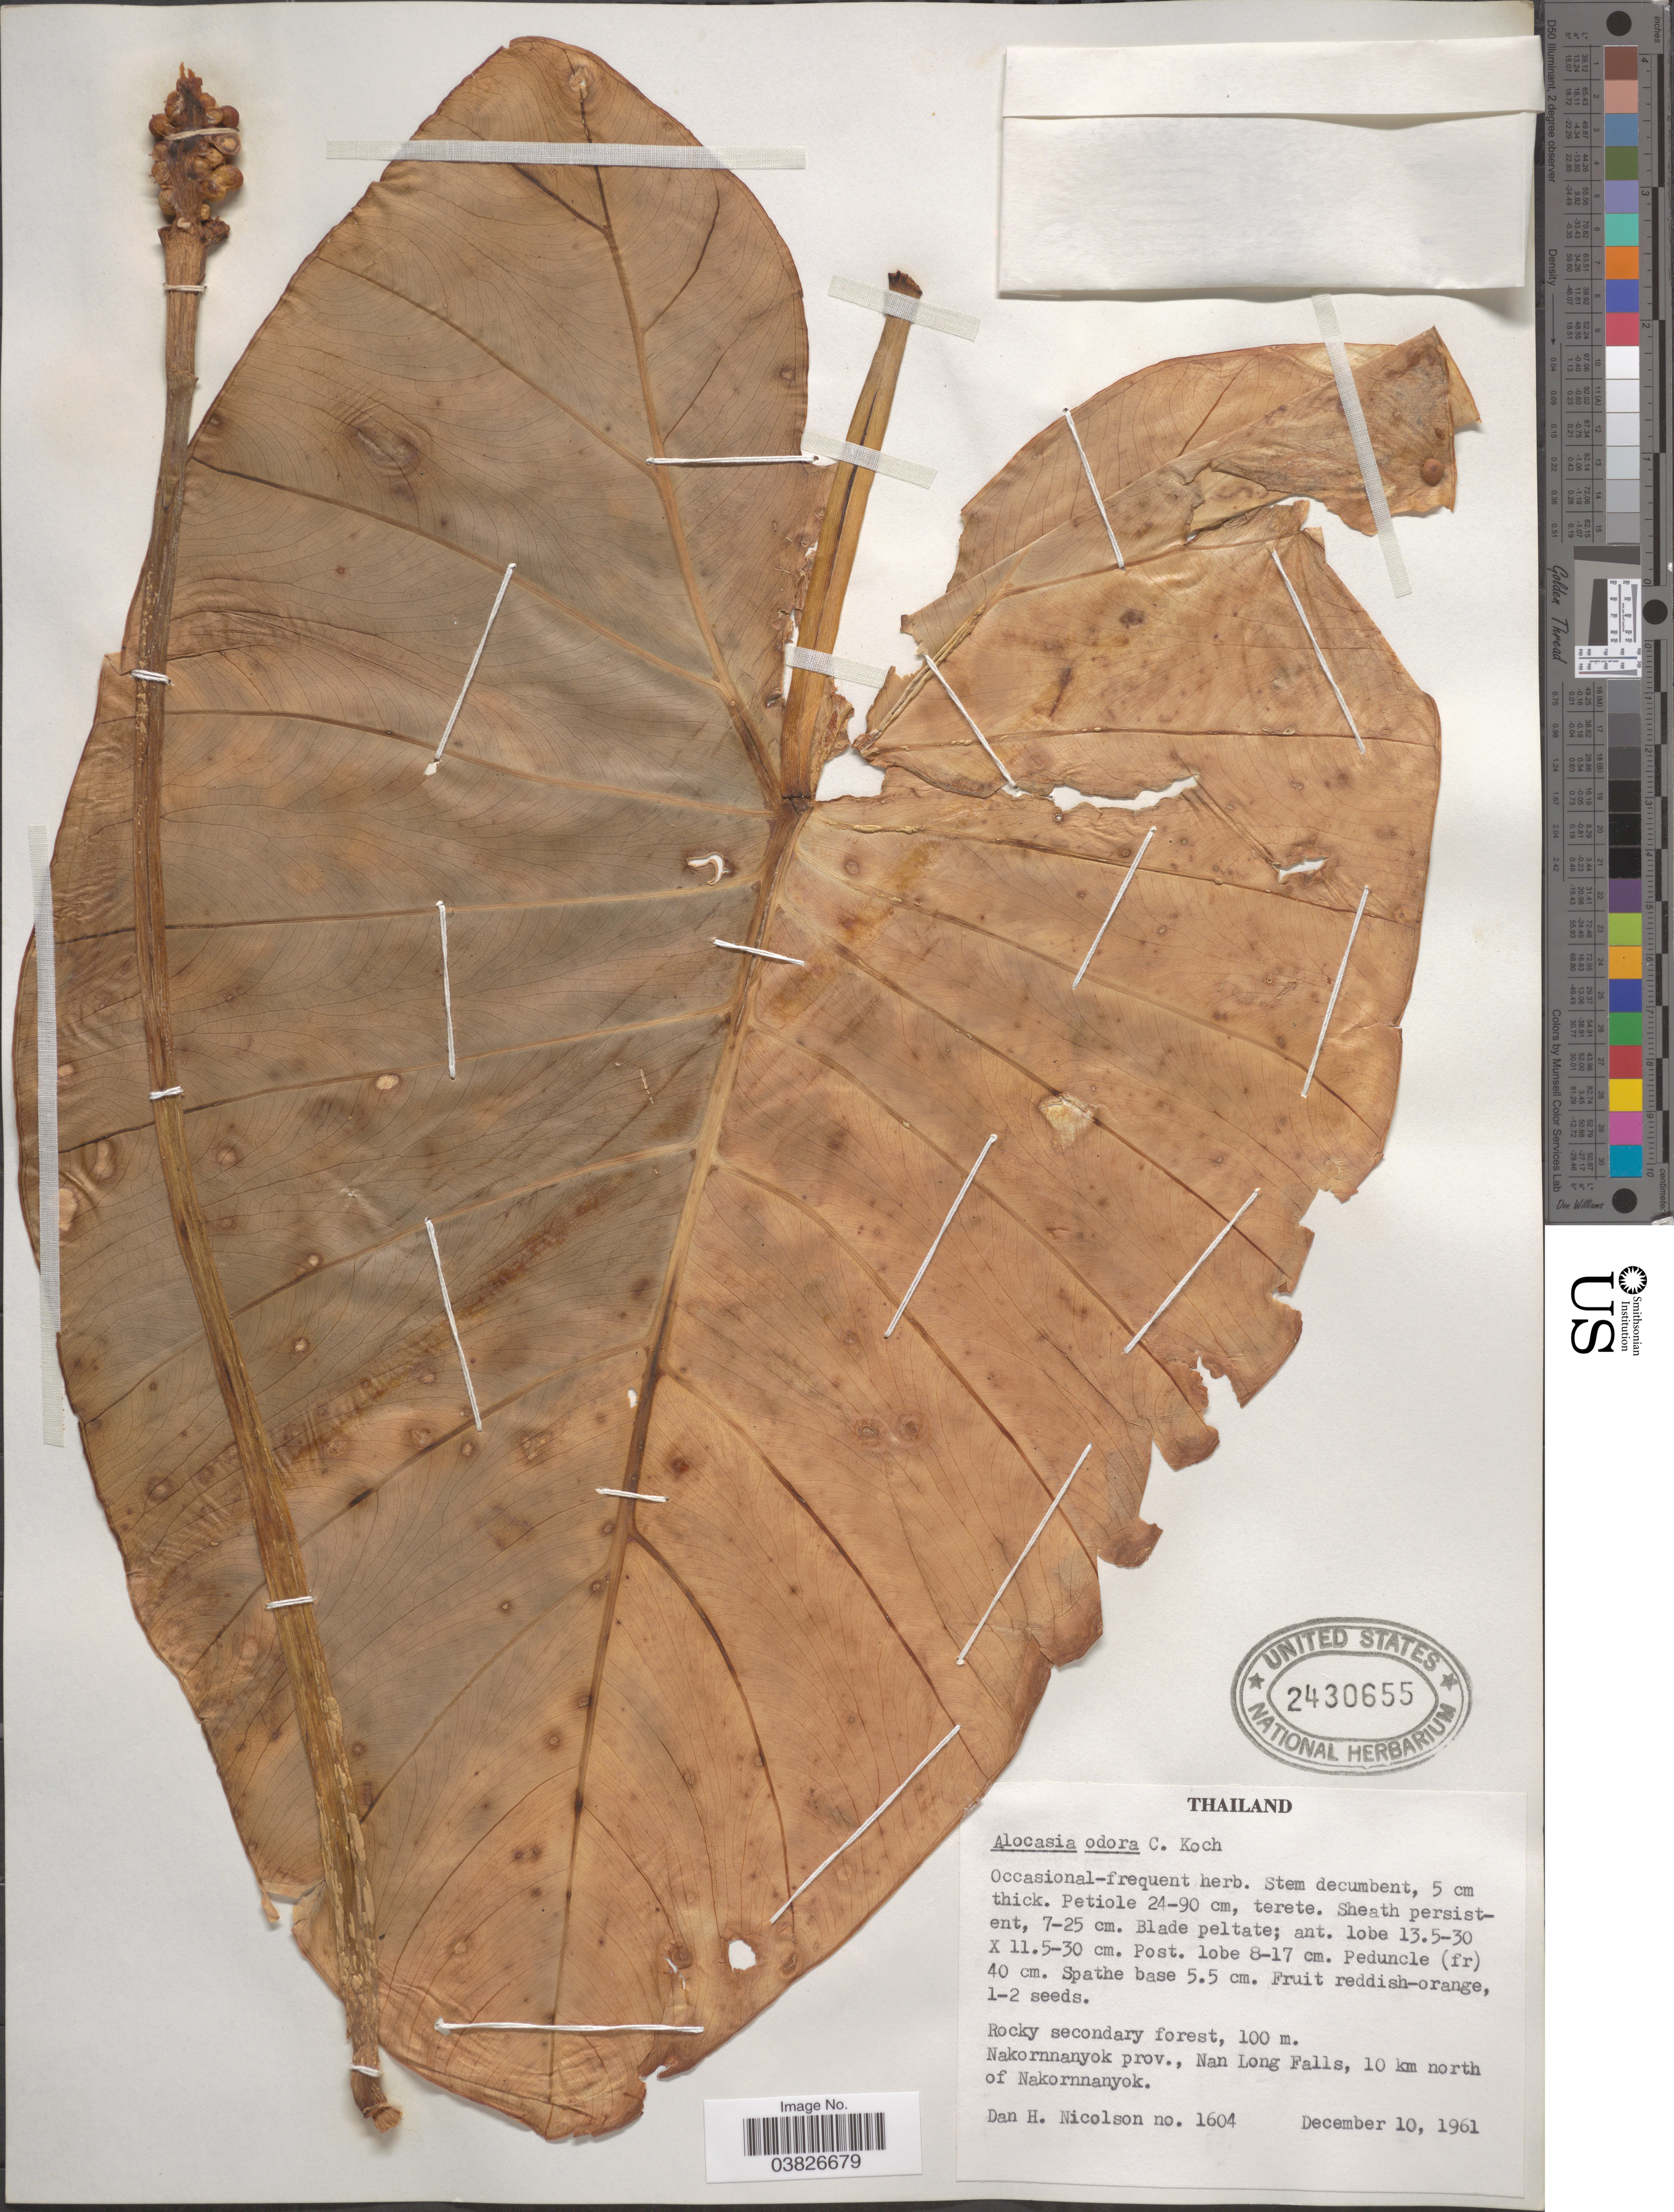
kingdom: Plantae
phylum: Tracheophyta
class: Liliopsida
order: Alismatales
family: Araceae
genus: Alocasia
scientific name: Alocasia odora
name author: (Roxb. ex Lodd. et al.) Spach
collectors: D. H. Nicolson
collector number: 1604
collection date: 1961-12-10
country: Thailand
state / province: Nakhon Nayok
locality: Nakornnanyok prov., Nan Long Falls, 10 km north of Nakornnanyok.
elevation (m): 100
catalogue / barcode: US 2430655